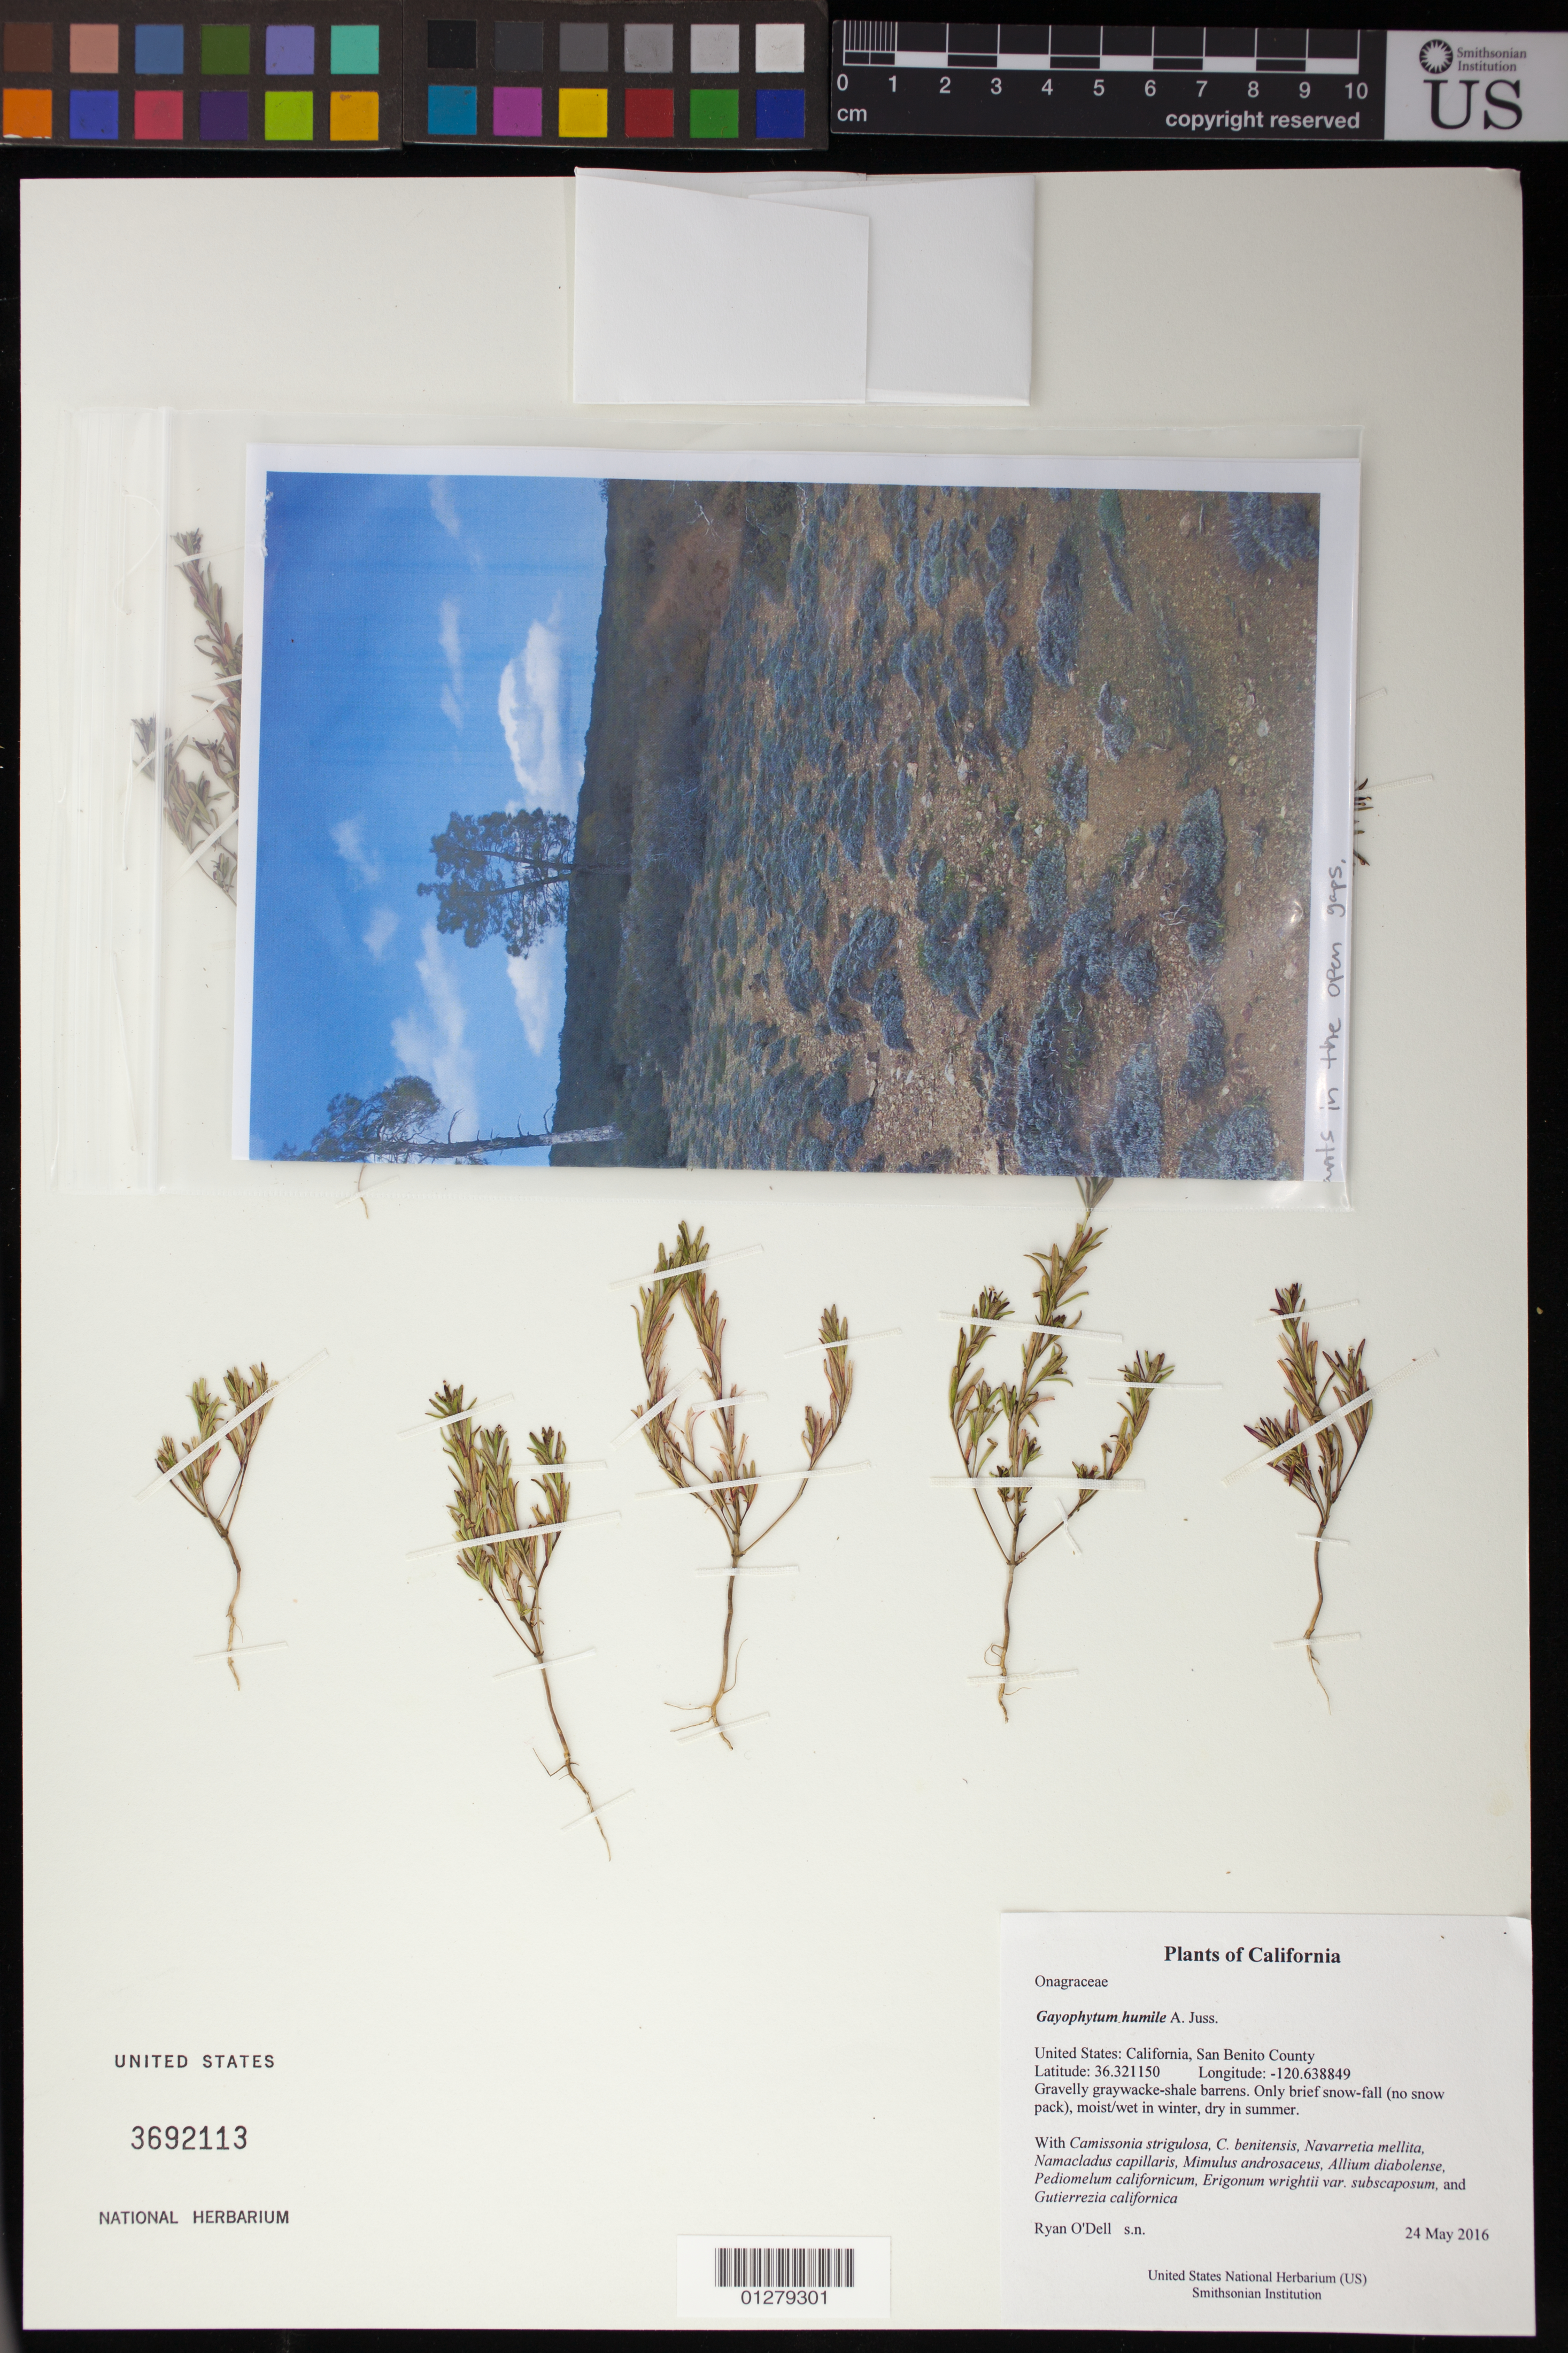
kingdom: Plantae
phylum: Tracheophyta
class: Magnoliopsida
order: Myrtales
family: Onagraceae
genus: Gayophytum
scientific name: Gayophytum humile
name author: A. Juss.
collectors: R. O'Dell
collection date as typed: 5/24/16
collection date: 2016-05-24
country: United States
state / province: California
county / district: San Benito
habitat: Gravelly graywacke-shale barrens. Only brief snow-fall (no snow pack), moist/wet in winter, dry in summer.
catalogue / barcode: US 3692113